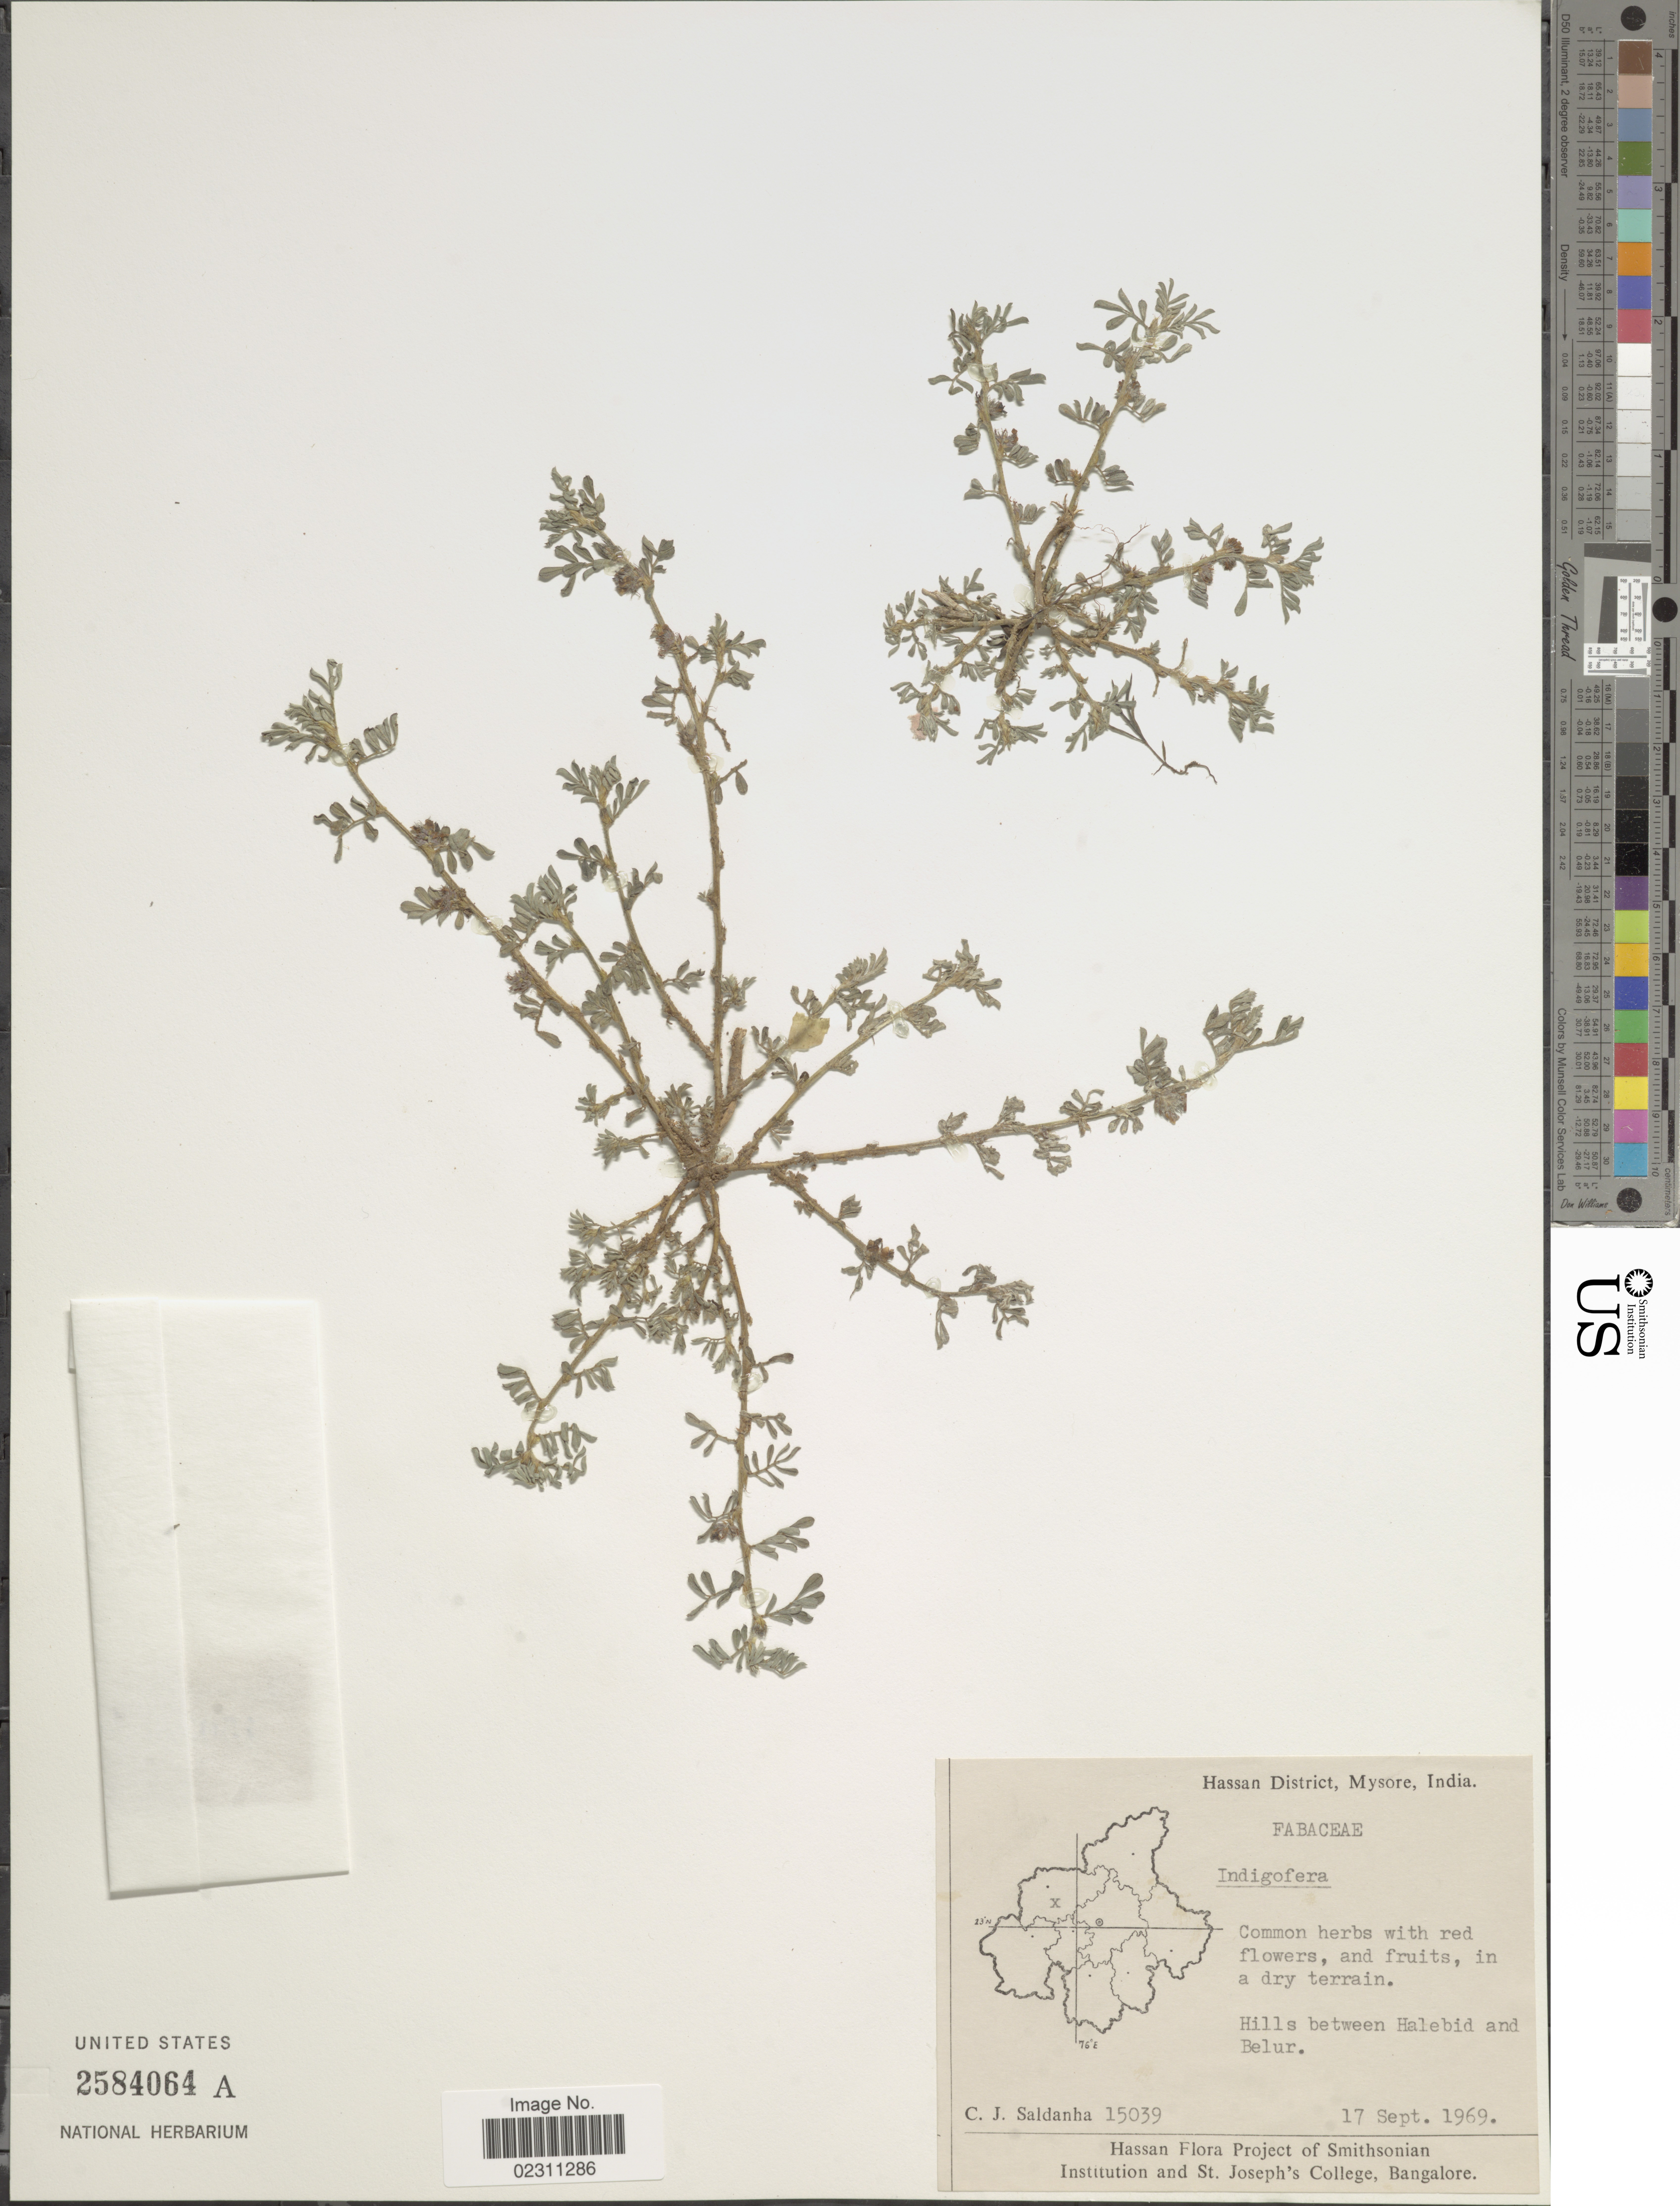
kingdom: Plantae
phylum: Tracheophyta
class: Magnoliopsida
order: Fabales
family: Fabaceae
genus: Indigofera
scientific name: Indigofera sp.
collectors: C. J. Saldanha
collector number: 15039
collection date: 1969-09-17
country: India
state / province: Karnataka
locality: Hassan District, Mysore. Hills between Halebid and Belur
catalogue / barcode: US 2584064A